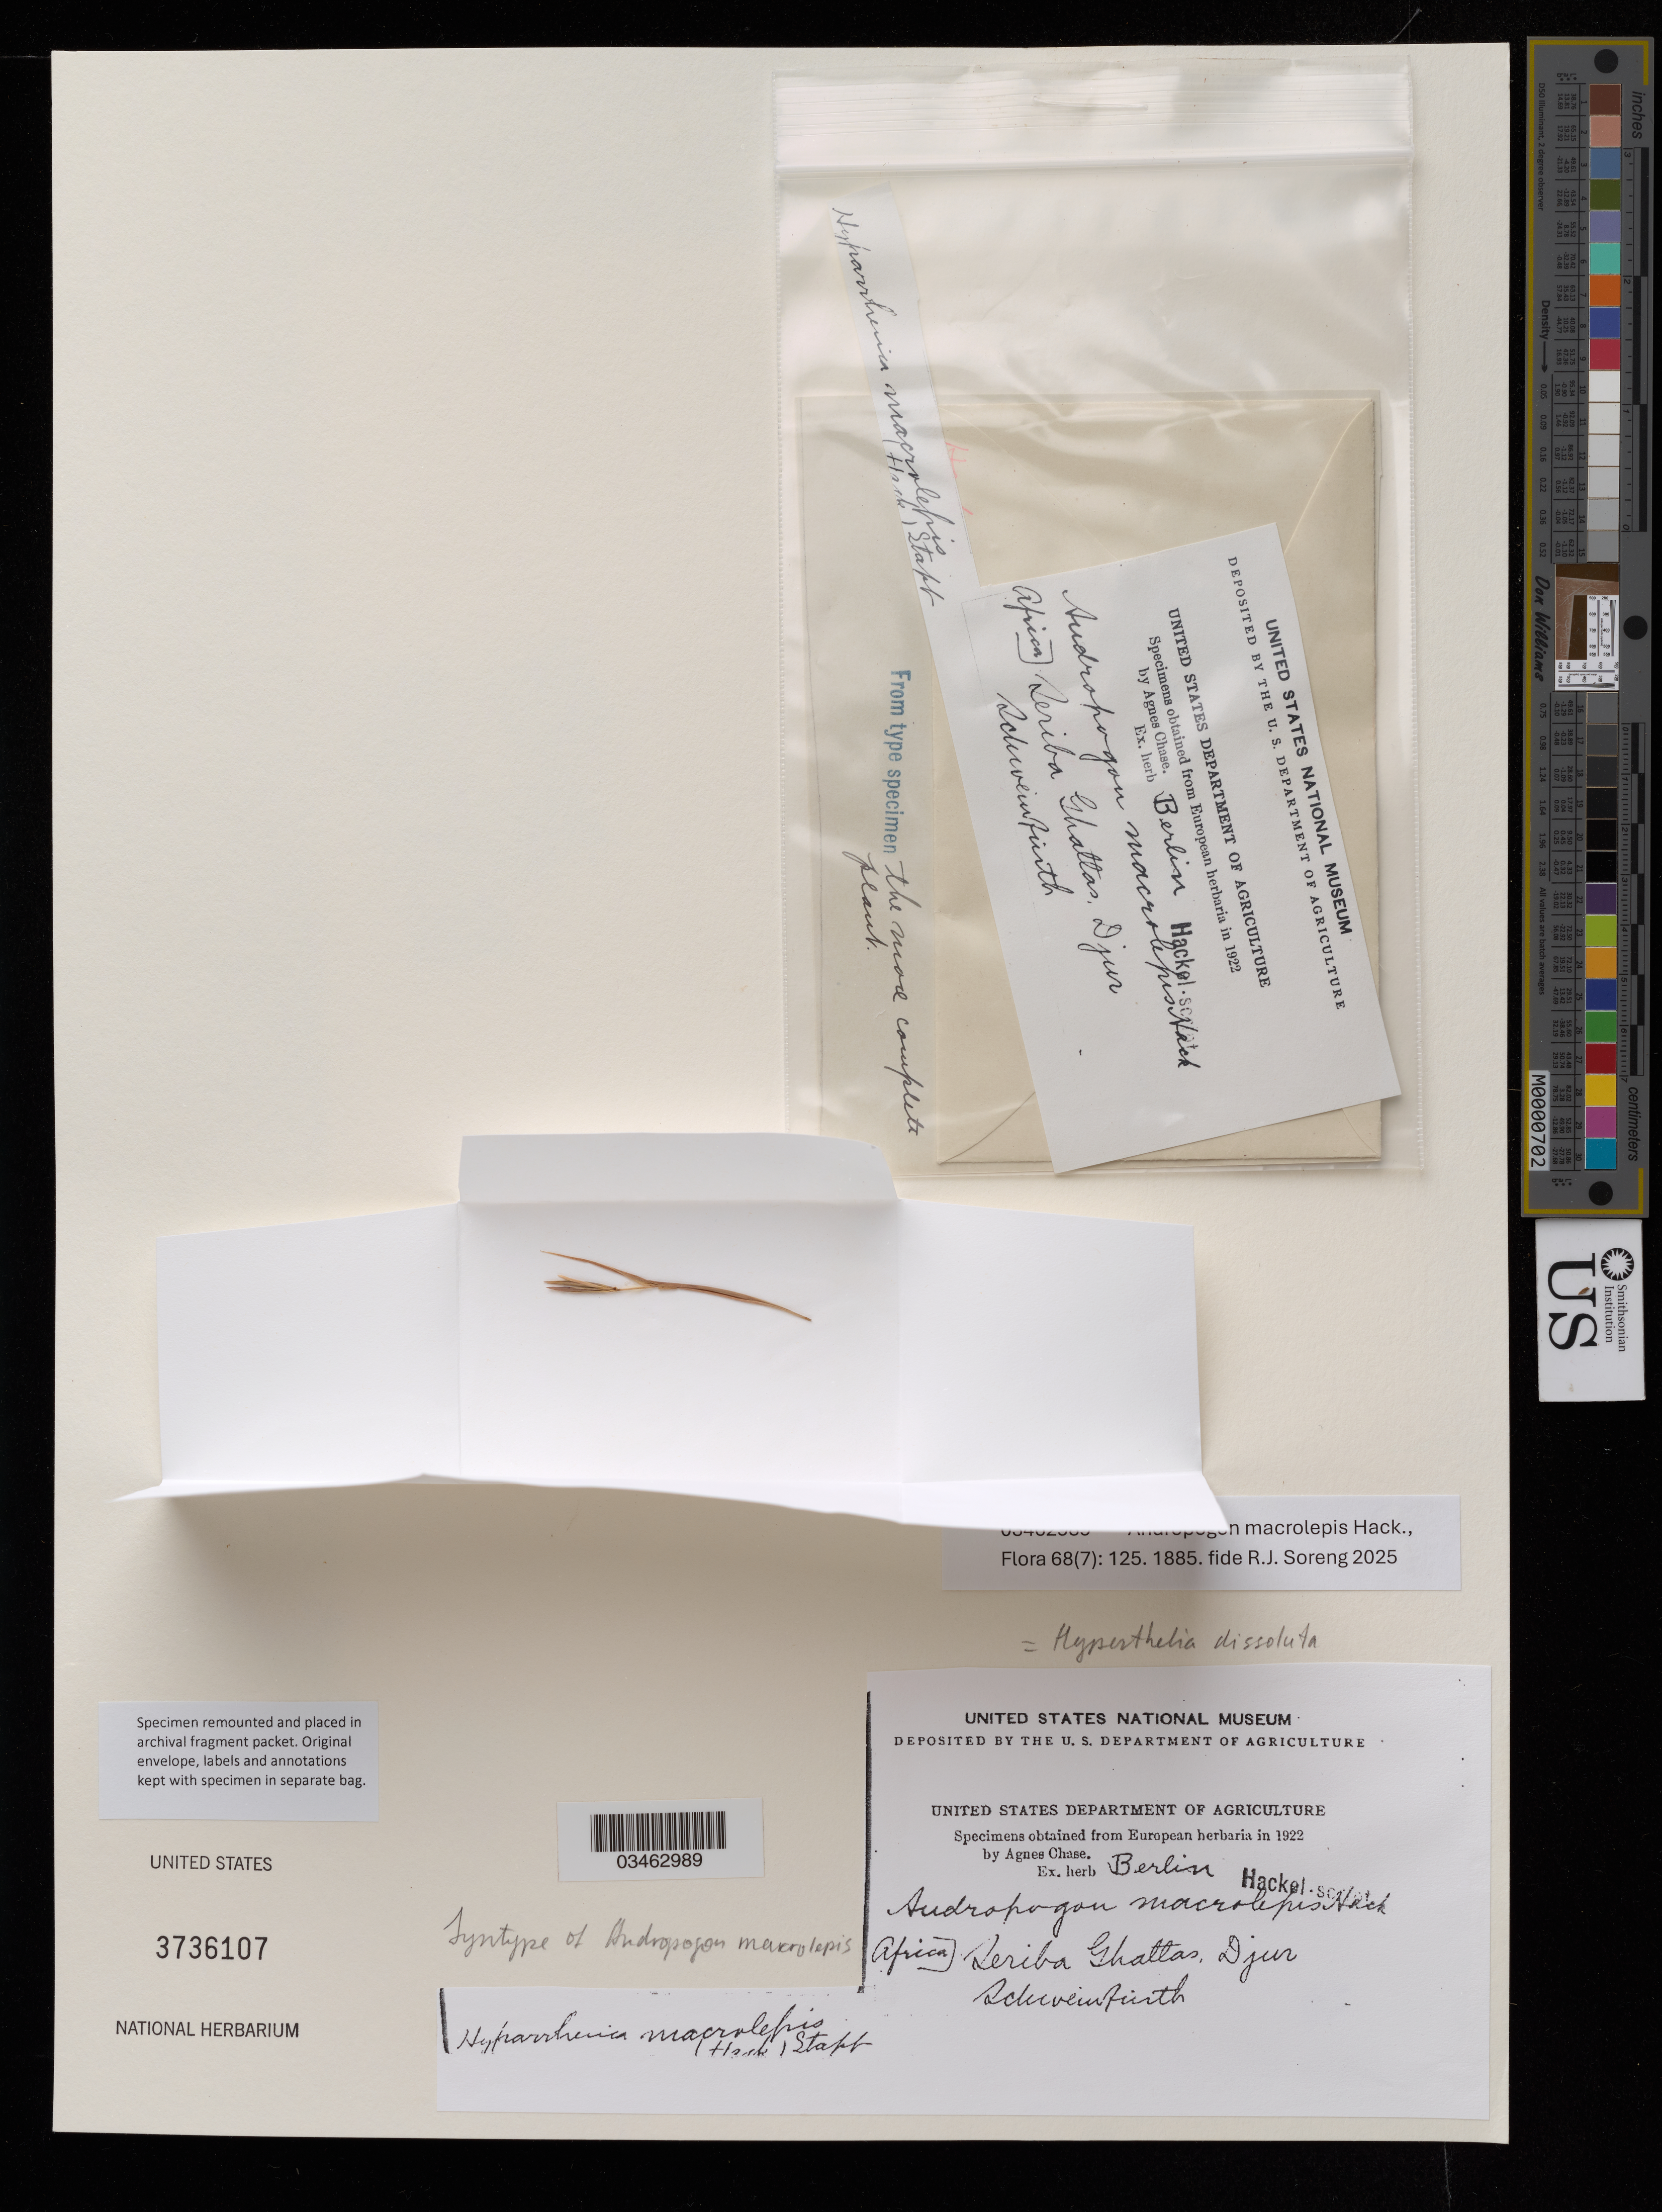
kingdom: Plantae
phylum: Tracheophyta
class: Liliopsida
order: Poales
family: Poaceae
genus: Andropogon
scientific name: Andropogon macrolepis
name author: Hack.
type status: Syntype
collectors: G. A. Schweinfurth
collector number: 2411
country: Sudan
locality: Seriba. Ghattas-Djur.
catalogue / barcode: US 3736107